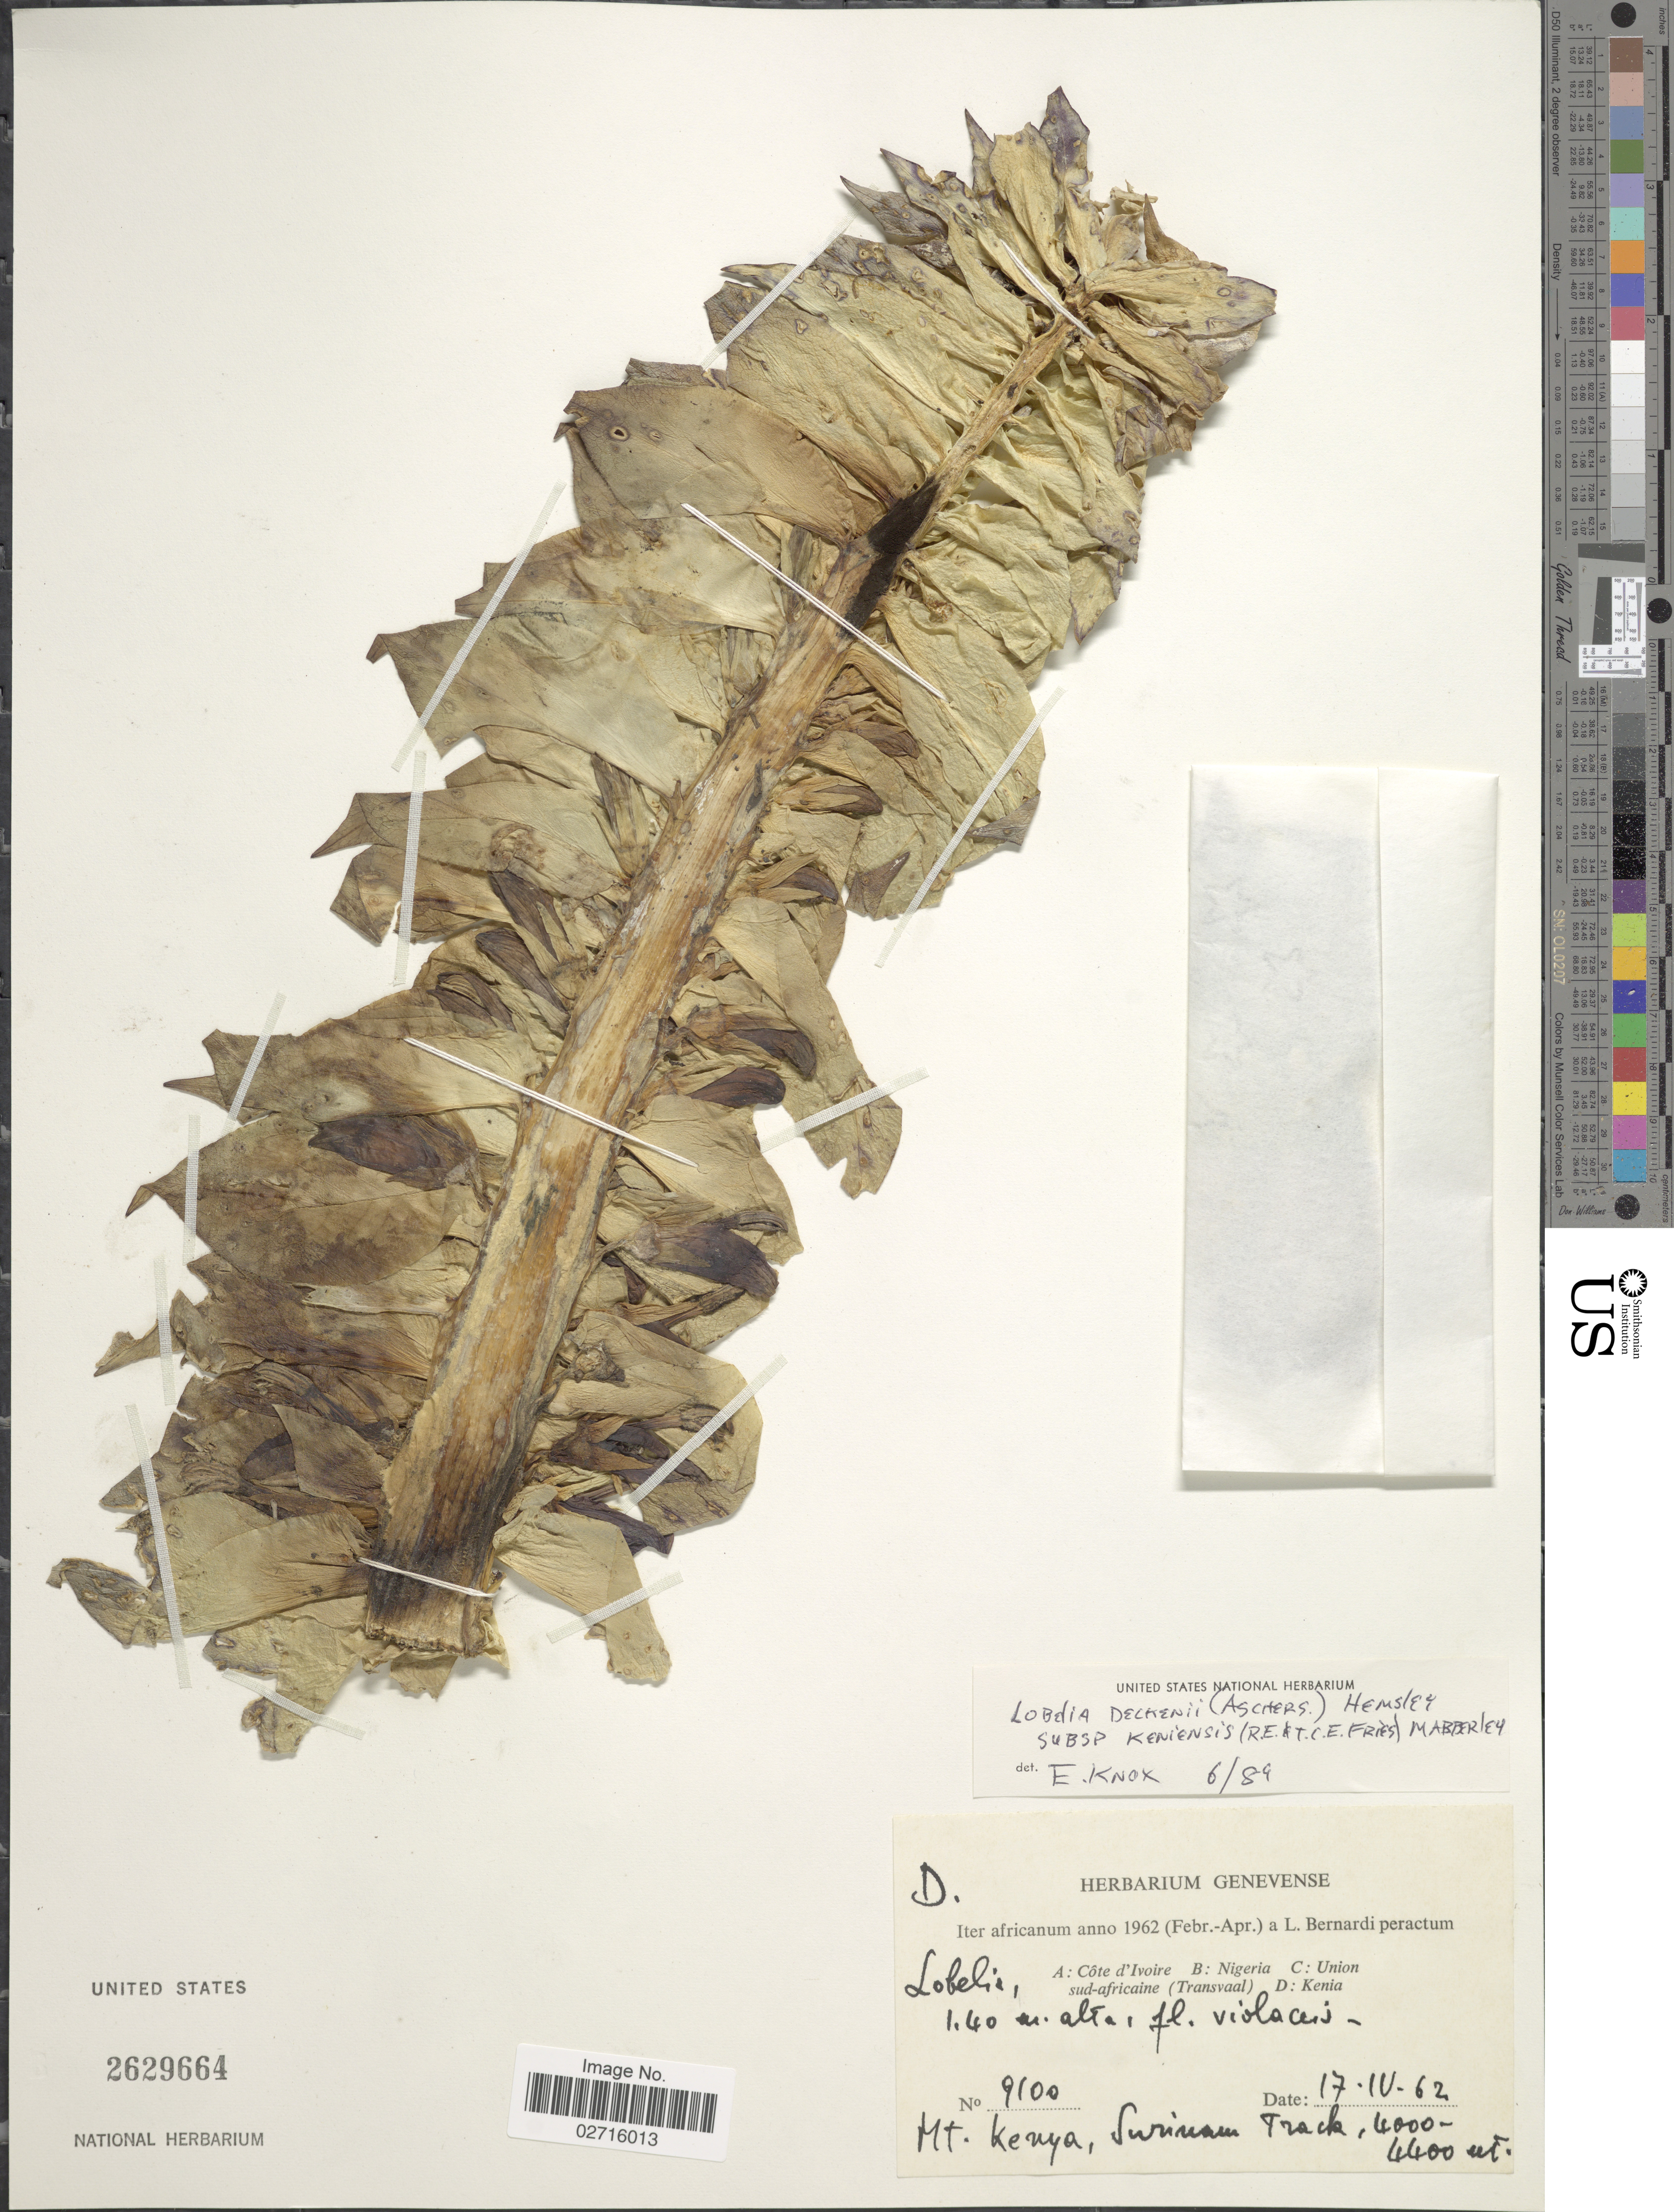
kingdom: Plantae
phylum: Tracheophyta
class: Magnoliopsida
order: Asterales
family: Campanulaceae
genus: Lobelia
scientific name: Lobelia deckenii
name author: (Asch.) Hemsl.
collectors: L. Bernardi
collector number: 9100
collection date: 1962-04-17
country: Kenya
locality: Kenia, Mt. Kenya, Surinam [interpreted] Track, Iter africannum.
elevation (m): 4000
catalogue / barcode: US 2629664